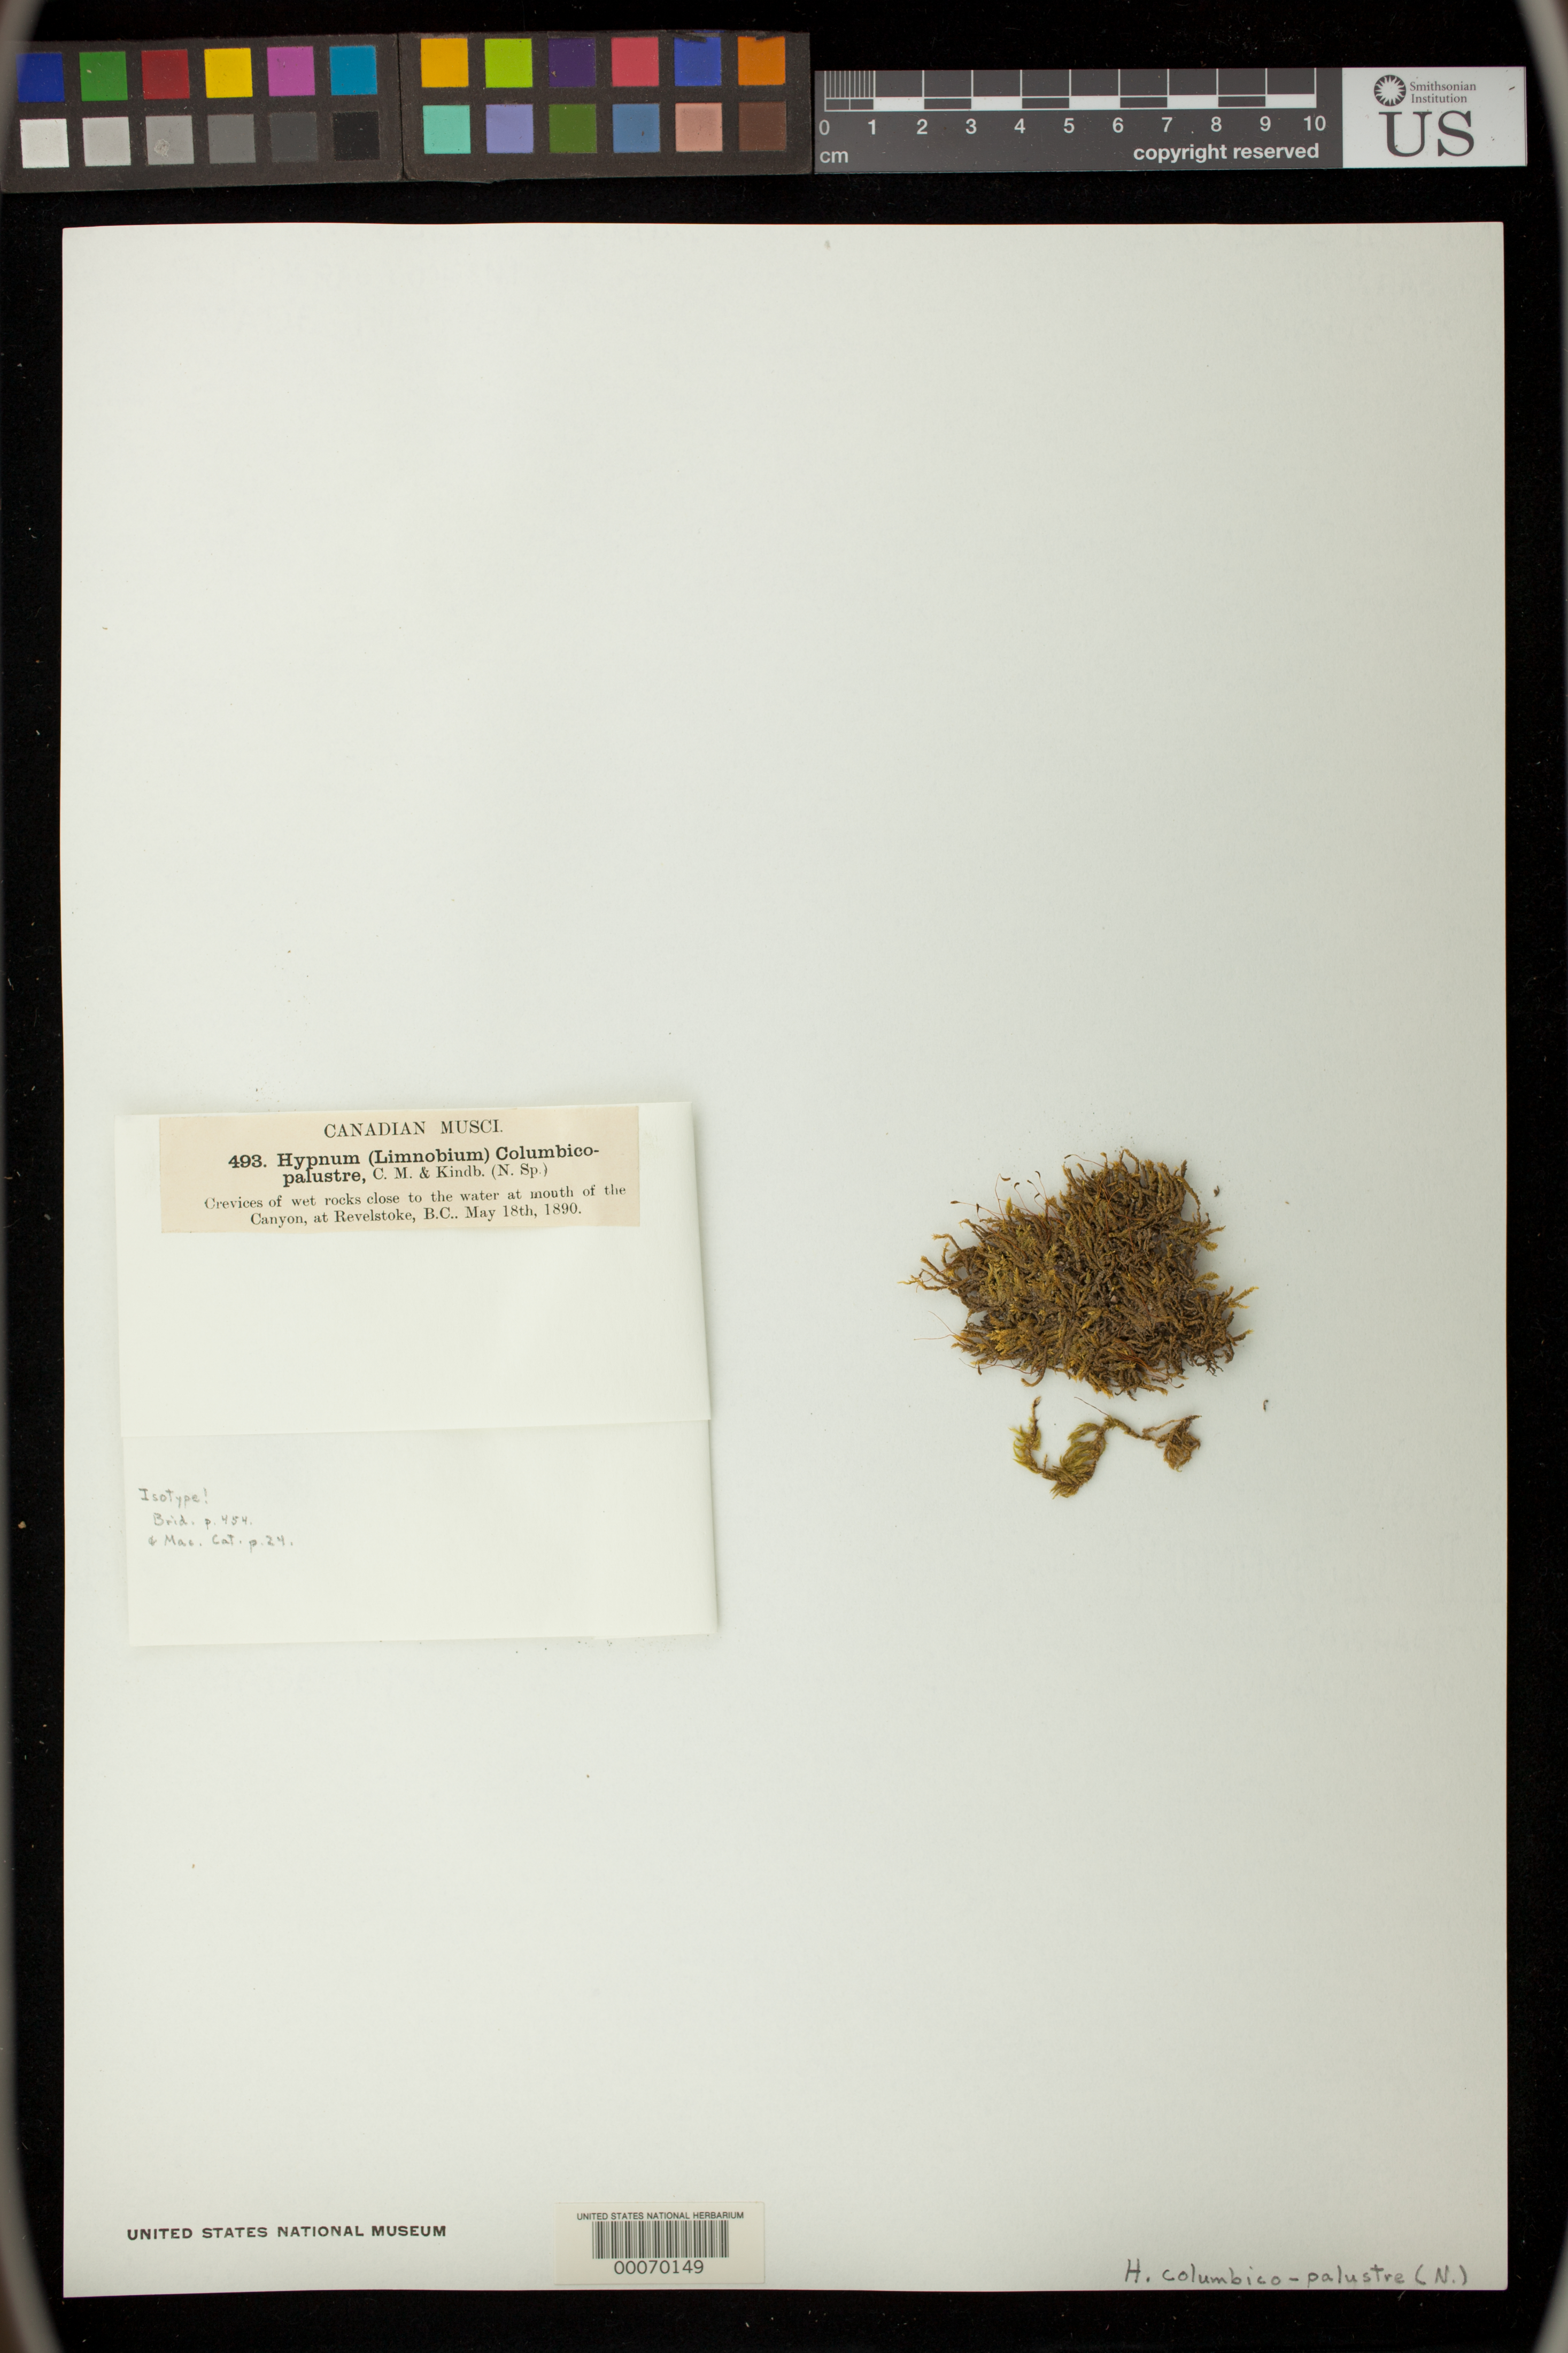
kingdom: Plantae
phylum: Bryophyta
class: Bryopsida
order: Hypnales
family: Hypnaceae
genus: Hypnum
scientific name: Hypnum columbico-palustre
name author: Müll. Hal. & Kindb. in Macoun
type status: Isotype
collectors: J. Macoun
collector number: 899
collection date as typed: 18 May 1890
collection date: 1890-05-18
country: Canada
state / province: British Columbia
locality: Illicillewaet Canan [Canyon?], near Revelstoke.